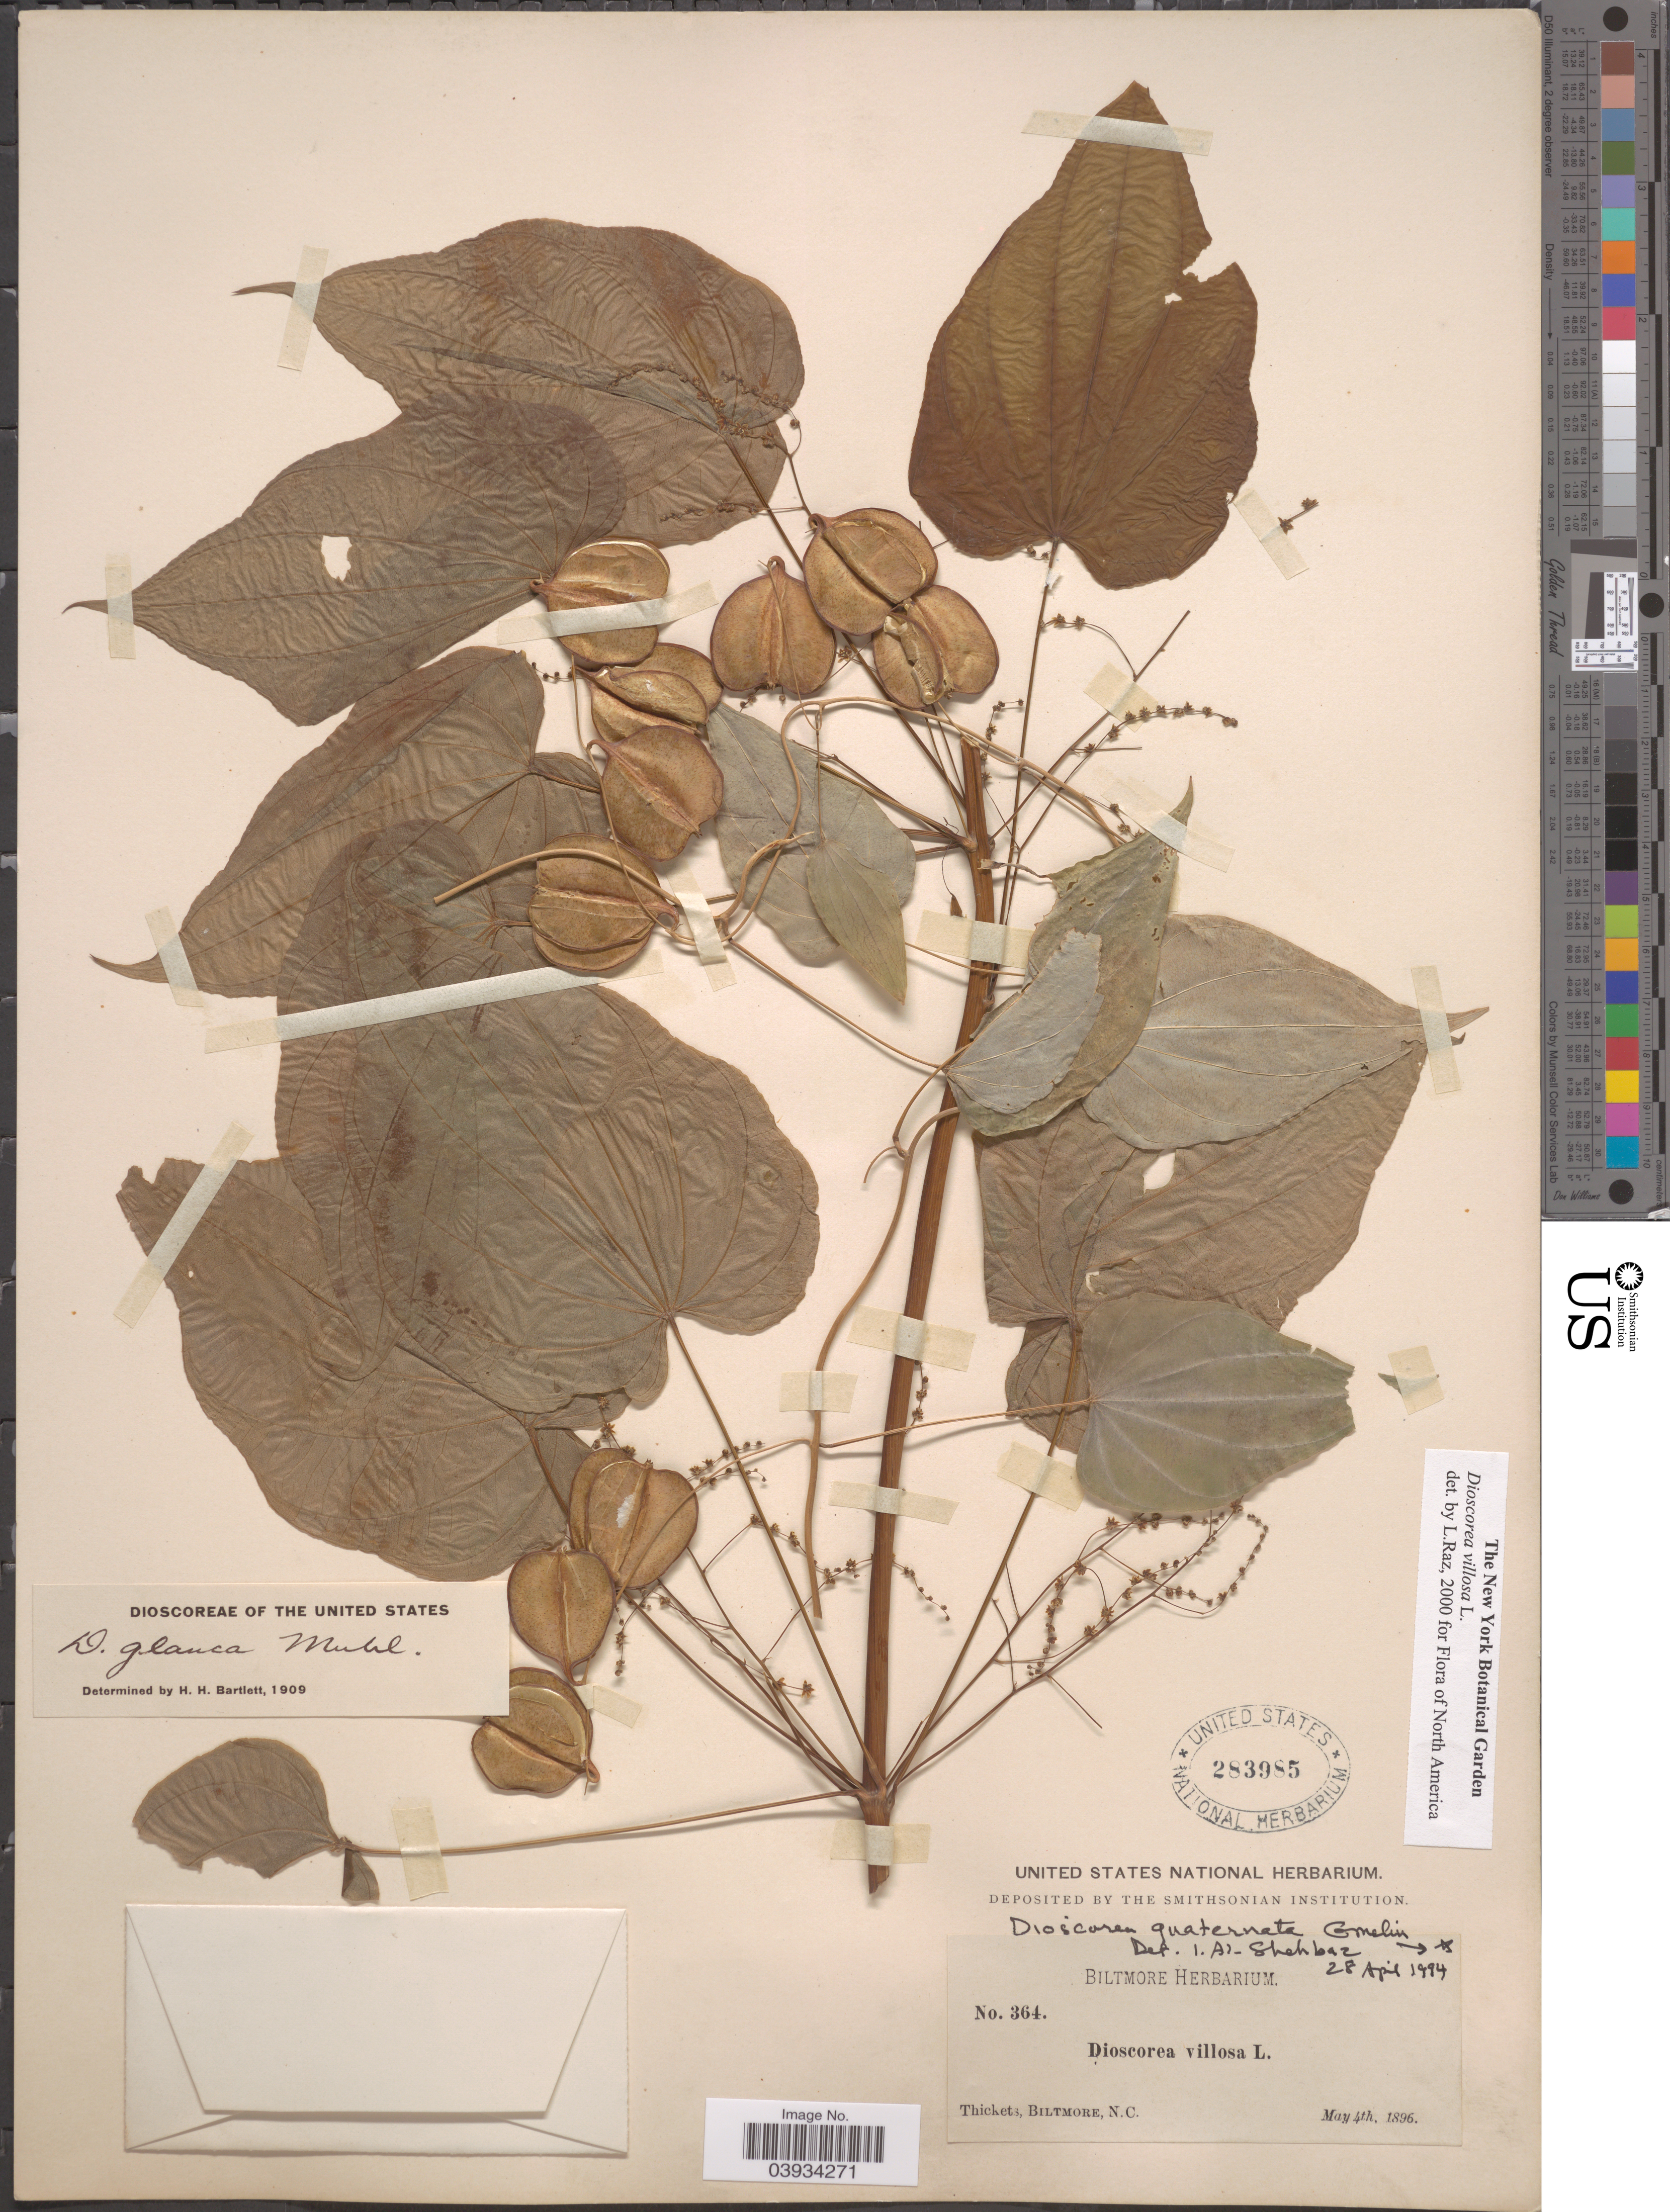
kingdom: Plantae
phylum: Tracheophyta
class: Liliopsida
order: Dioscoreales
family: Dioscoreaceae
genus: Dioscorea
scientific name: Dioscorea villosa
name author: L.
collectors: ex herb. Biltmore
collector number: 364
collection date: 1896-05-04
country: United States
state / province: North Carolina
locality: Thickets, Biltmore.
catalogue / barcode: US 283985